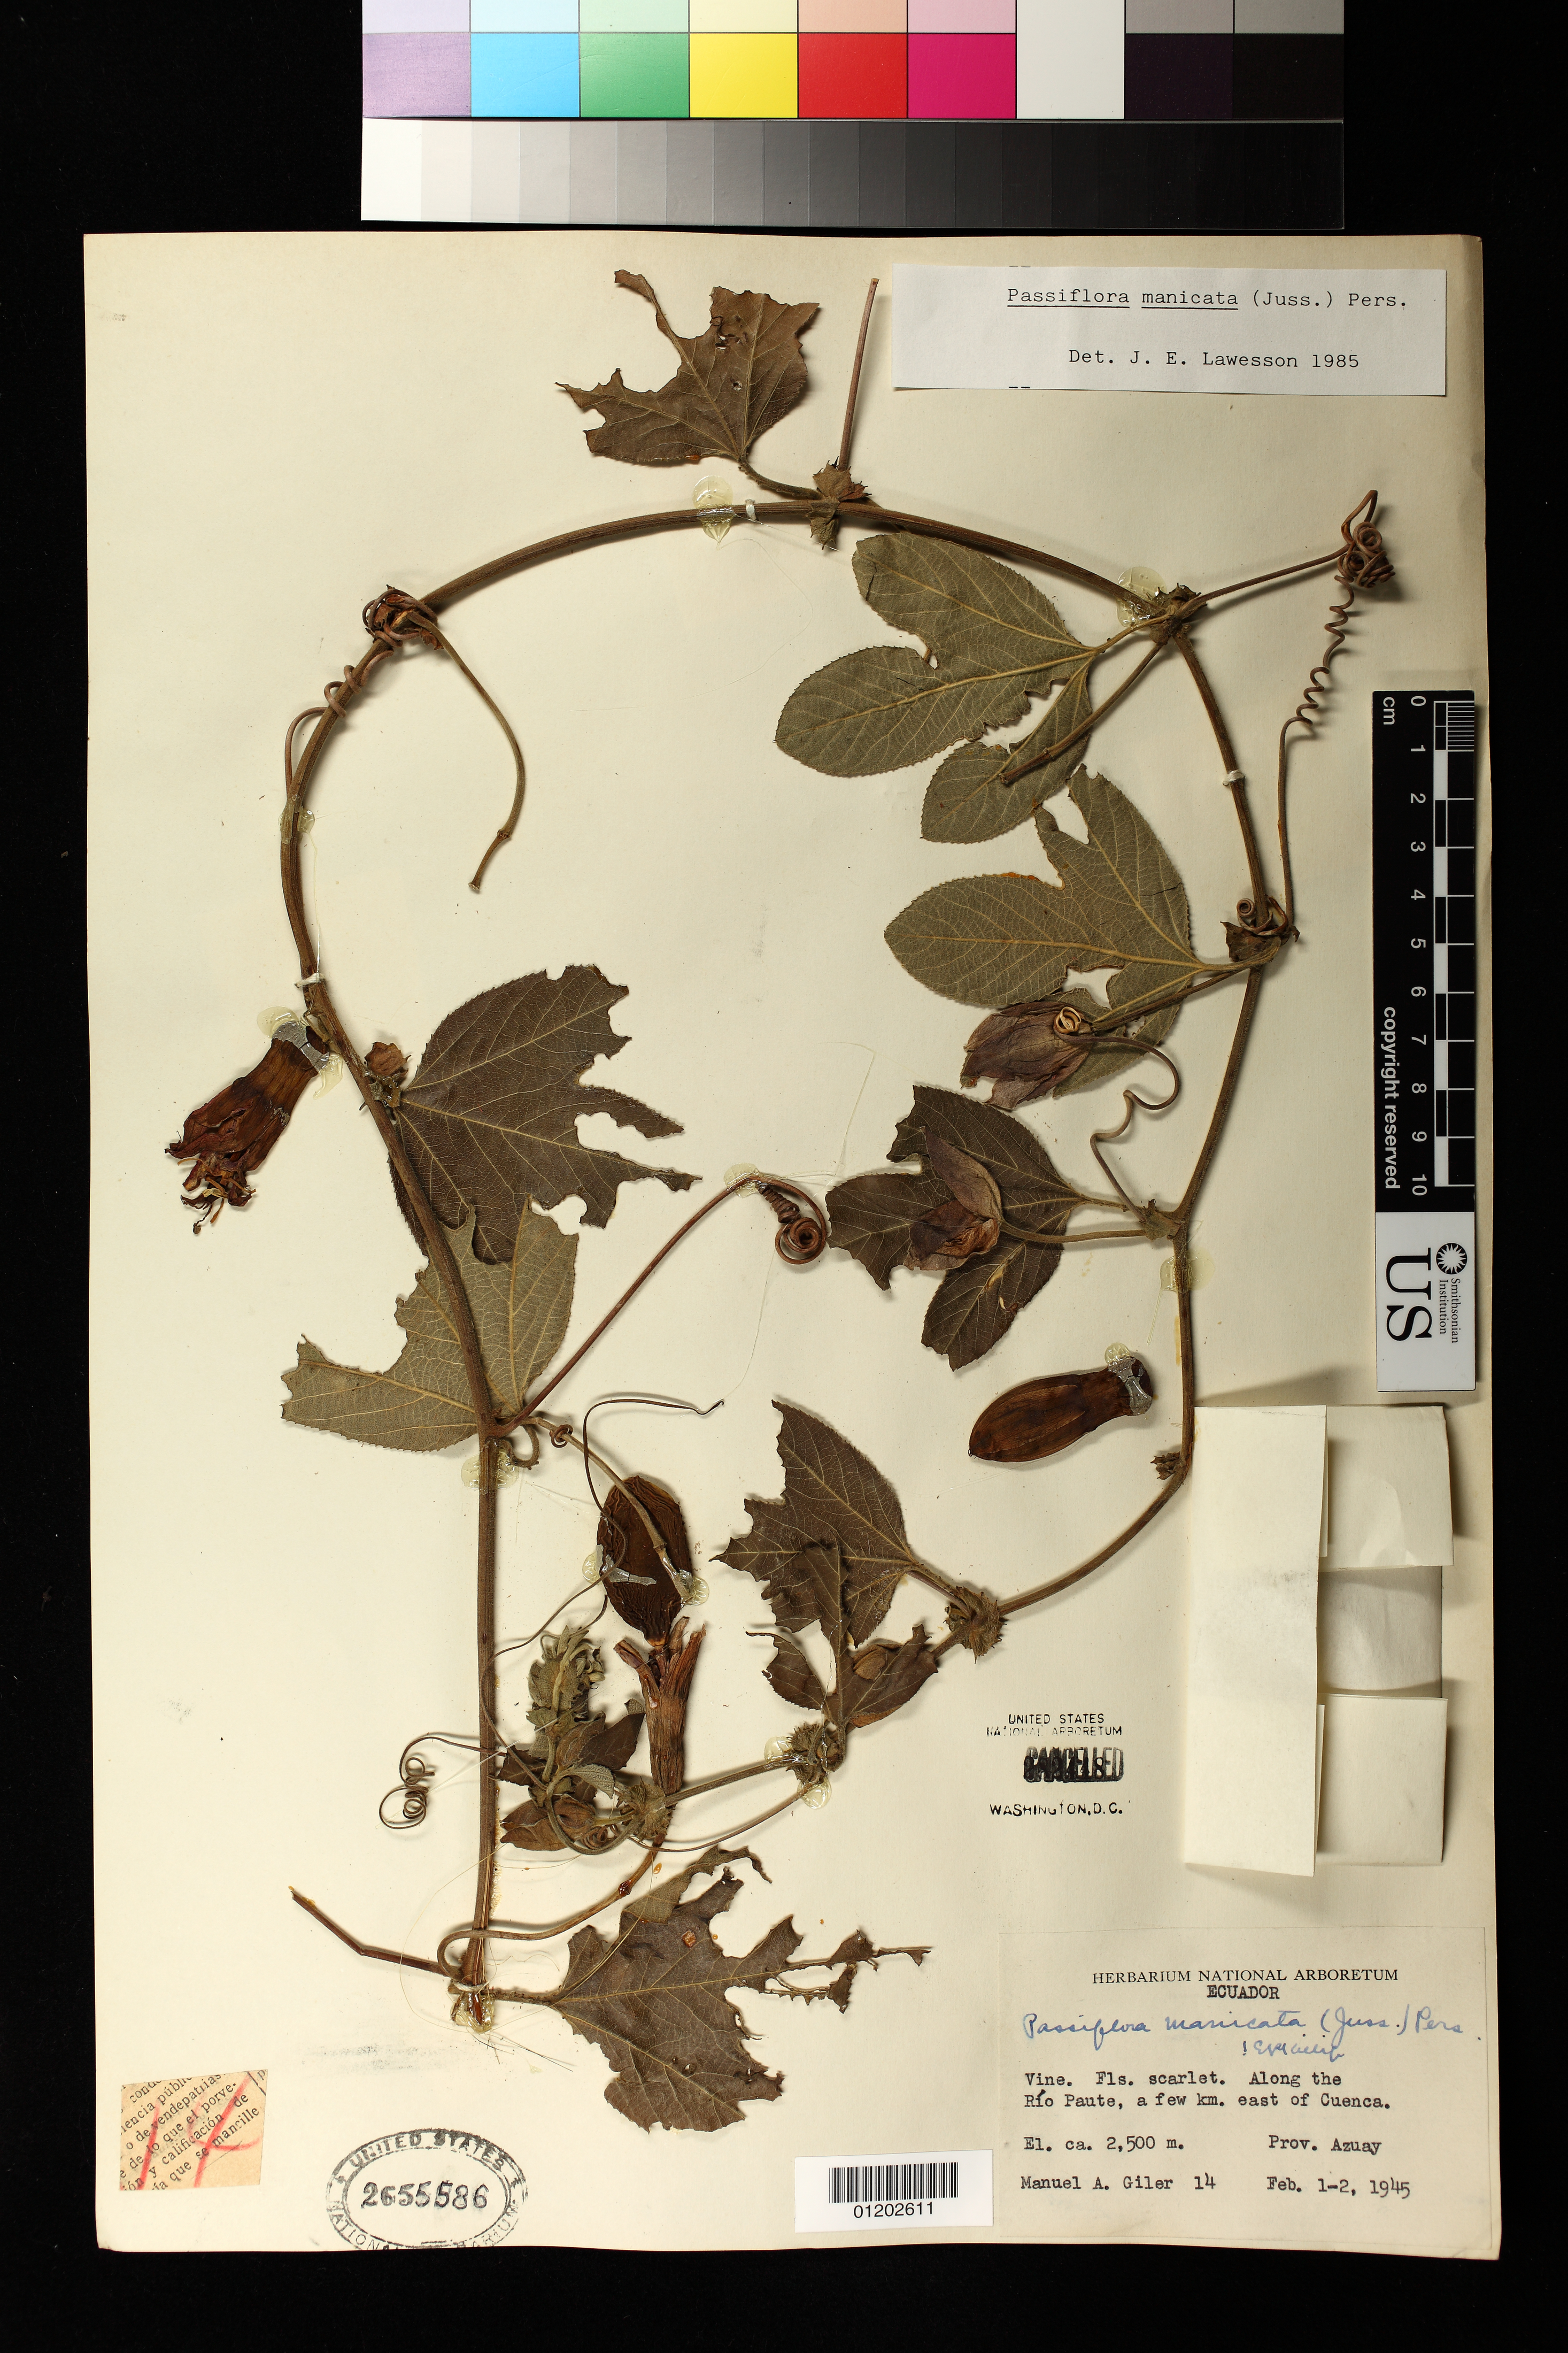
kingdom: Plantae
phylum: Tracheophyta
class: Magnoliopsida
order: Malpighiales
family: Passifloraceae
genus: Passiflora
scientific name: Passiflora manicata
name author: (Juss.) Pers.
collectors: M. Giler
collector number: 14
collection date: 1945-02-01/1945-02-02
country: Ecuador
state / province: Azuay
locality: Along the Rio Paute, a few km. east of Cuenca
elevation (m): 2500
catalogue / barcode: US 2655586